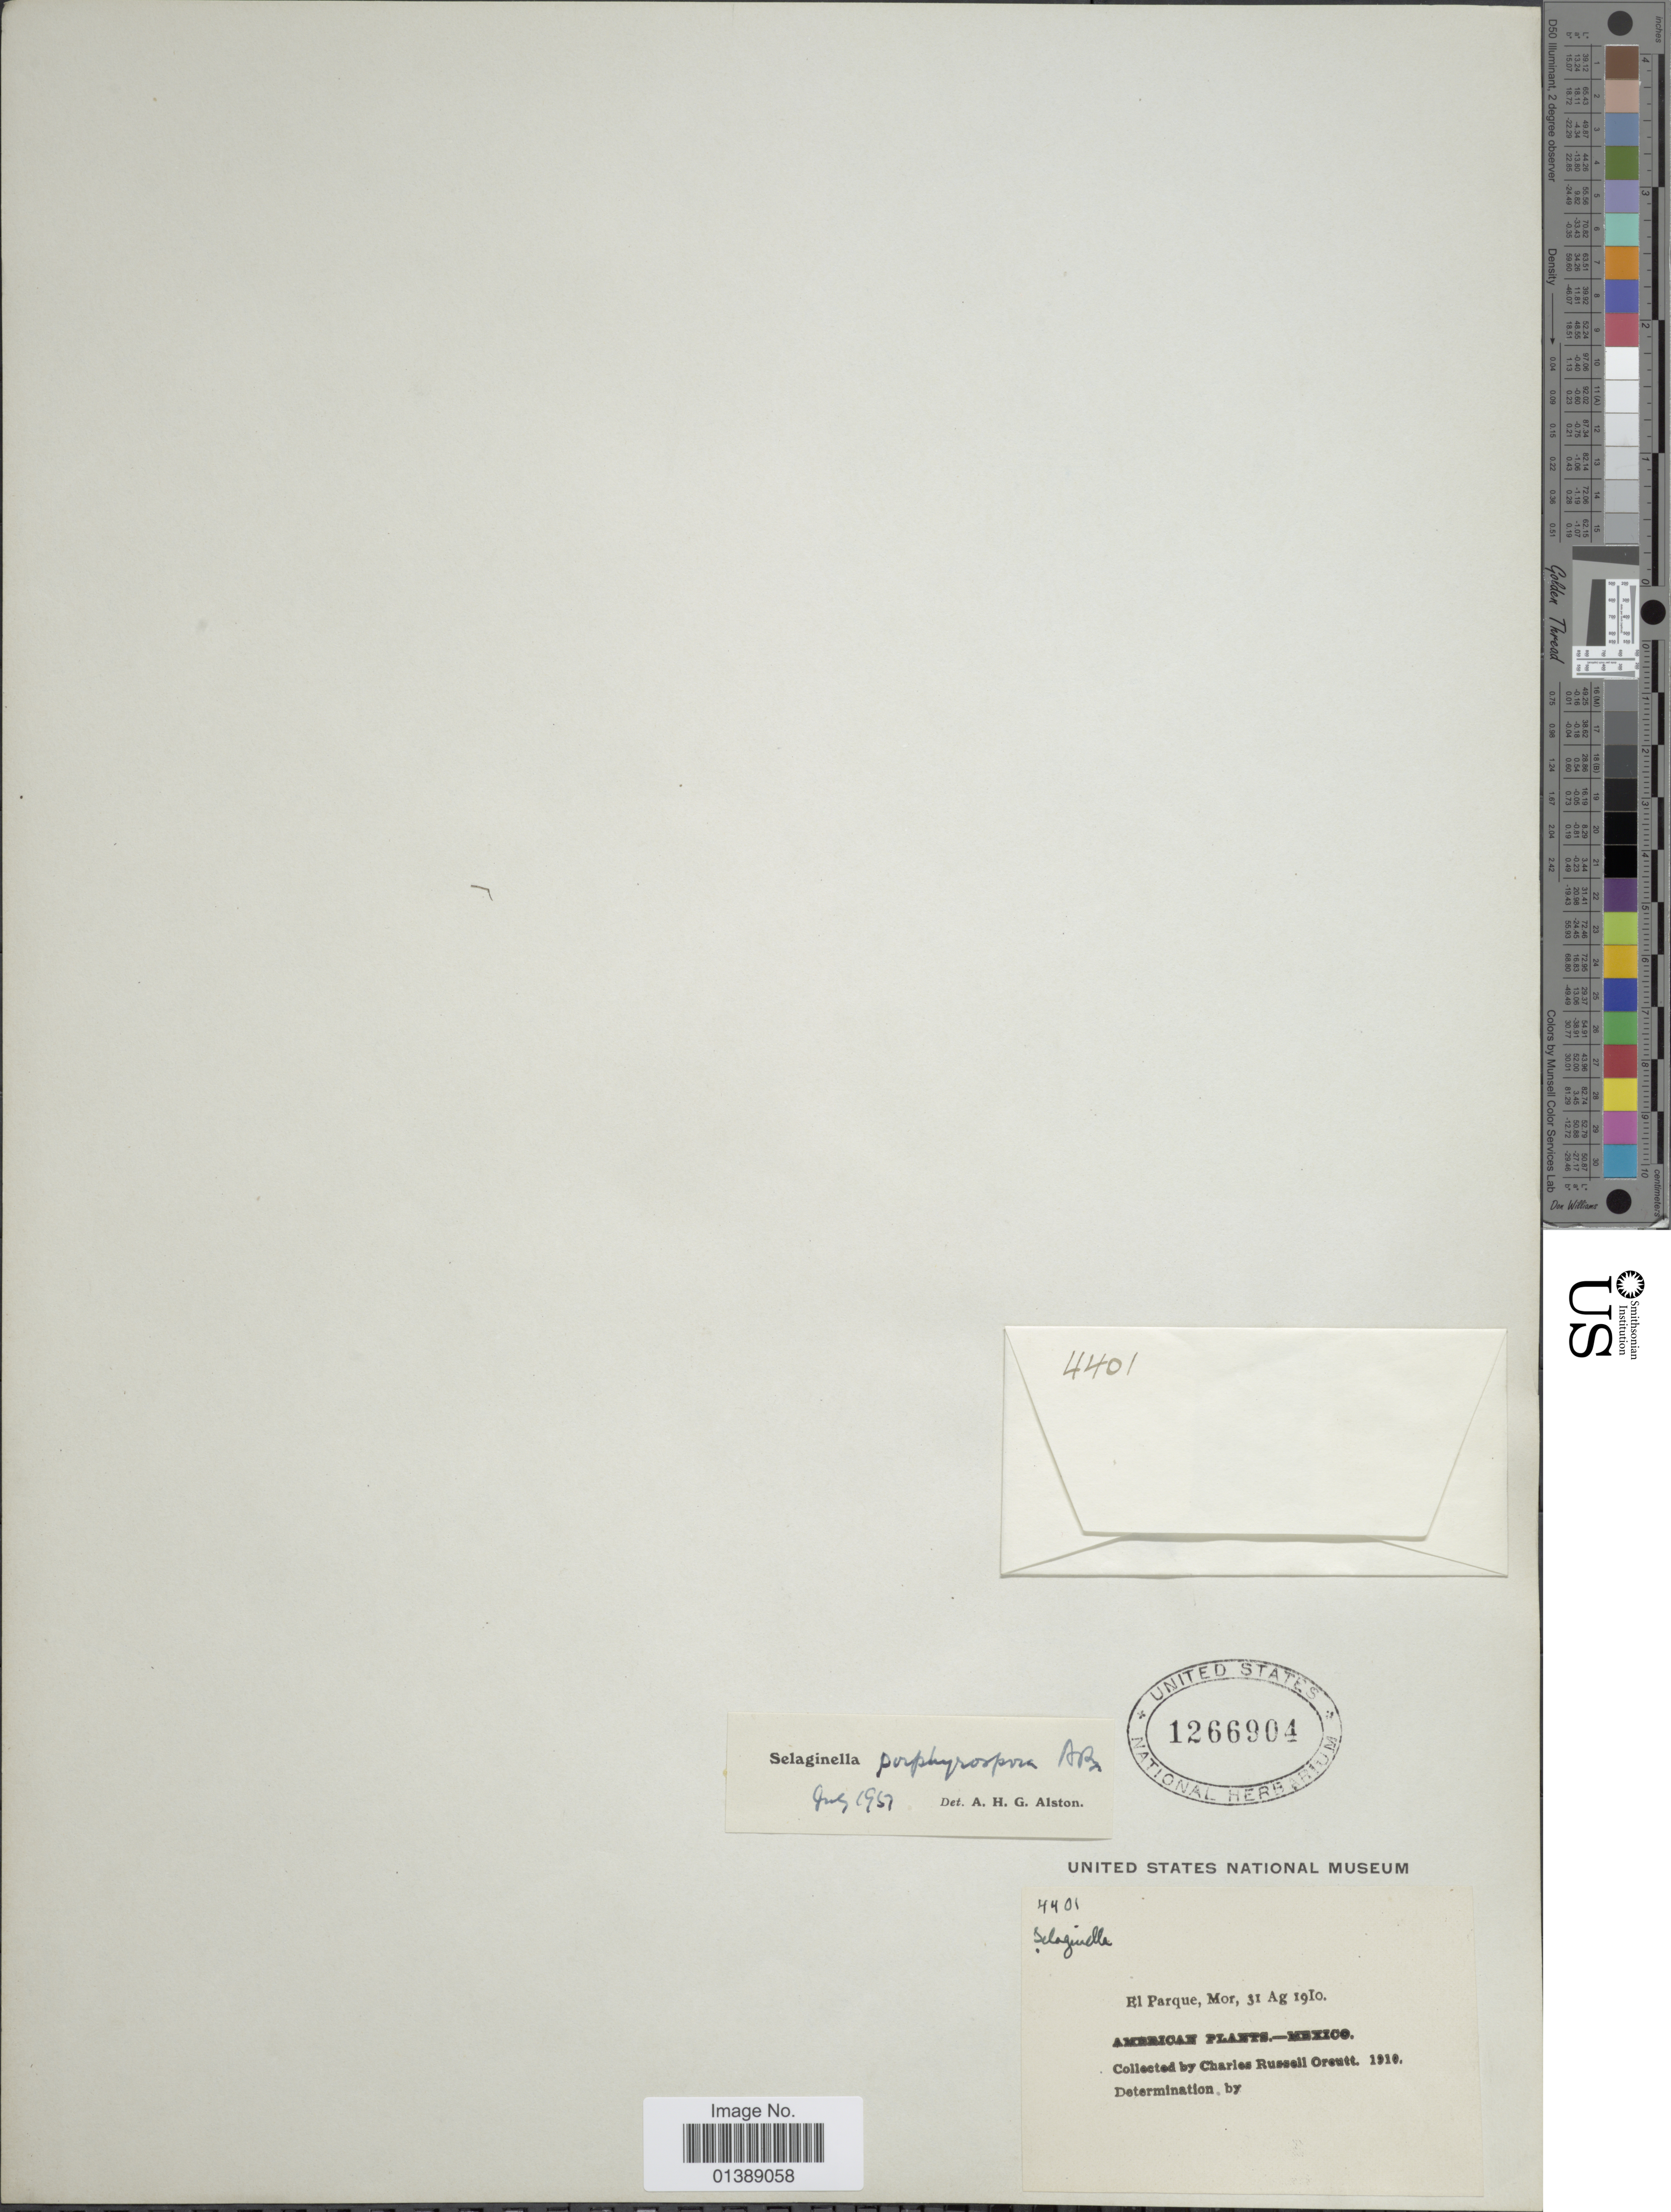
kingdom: Plantae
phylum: Tracheophyta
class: Lycopodiopsida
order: Selaginellales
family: Selaginellaceae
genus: Selaginella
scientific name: Selaginella porphyrospora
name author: A. Braun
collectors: C. R. Orcutt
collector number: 4401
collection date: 1910-08-31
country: Mexico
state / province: Morelos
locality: El Parque, Mor.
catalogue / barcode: US 1266904